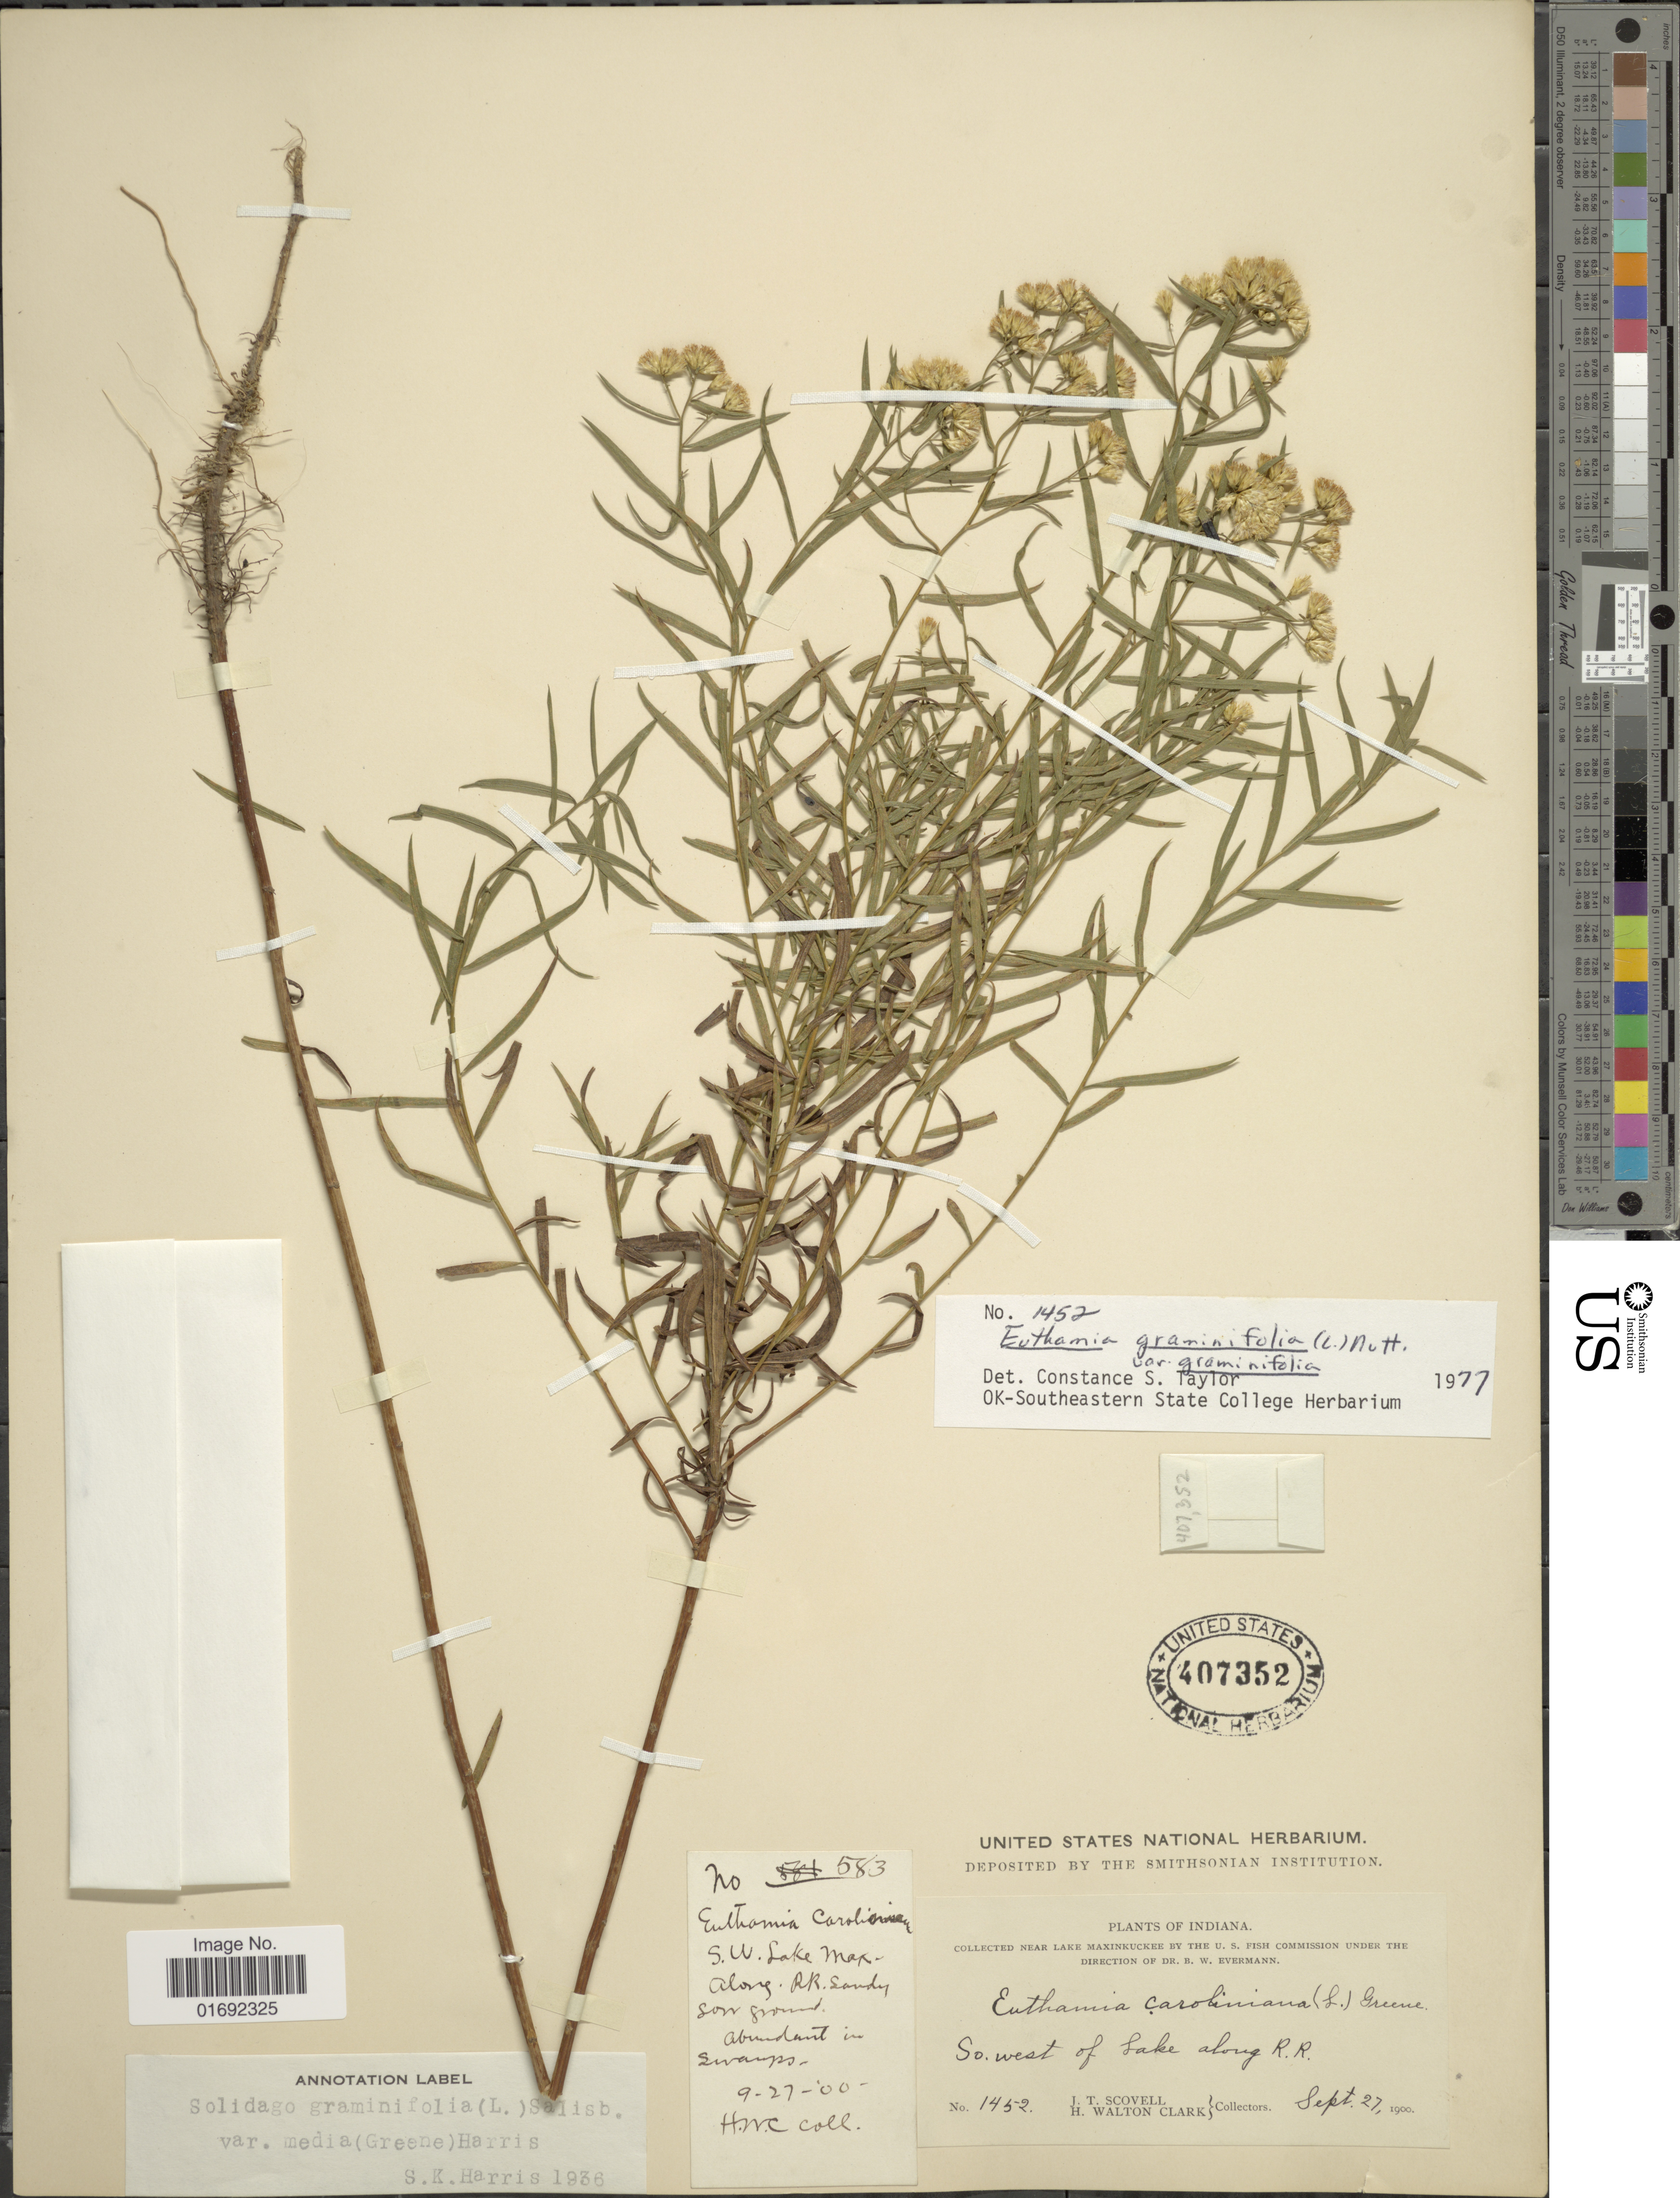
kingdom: Plantae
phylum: Tracheophyta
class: Magnoliopsida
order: Asterales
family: Asteraceae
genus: Euthamia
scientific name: Euthamia graminifolia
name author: (L.) Nutt.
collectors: J. T. Scovell & H. W. Clark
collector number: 1452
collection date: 1900-09-27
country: United States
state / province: Indiana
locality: Near Lake Maxinkuckee, So. west of Lake along R. R.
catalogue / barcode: US 407352